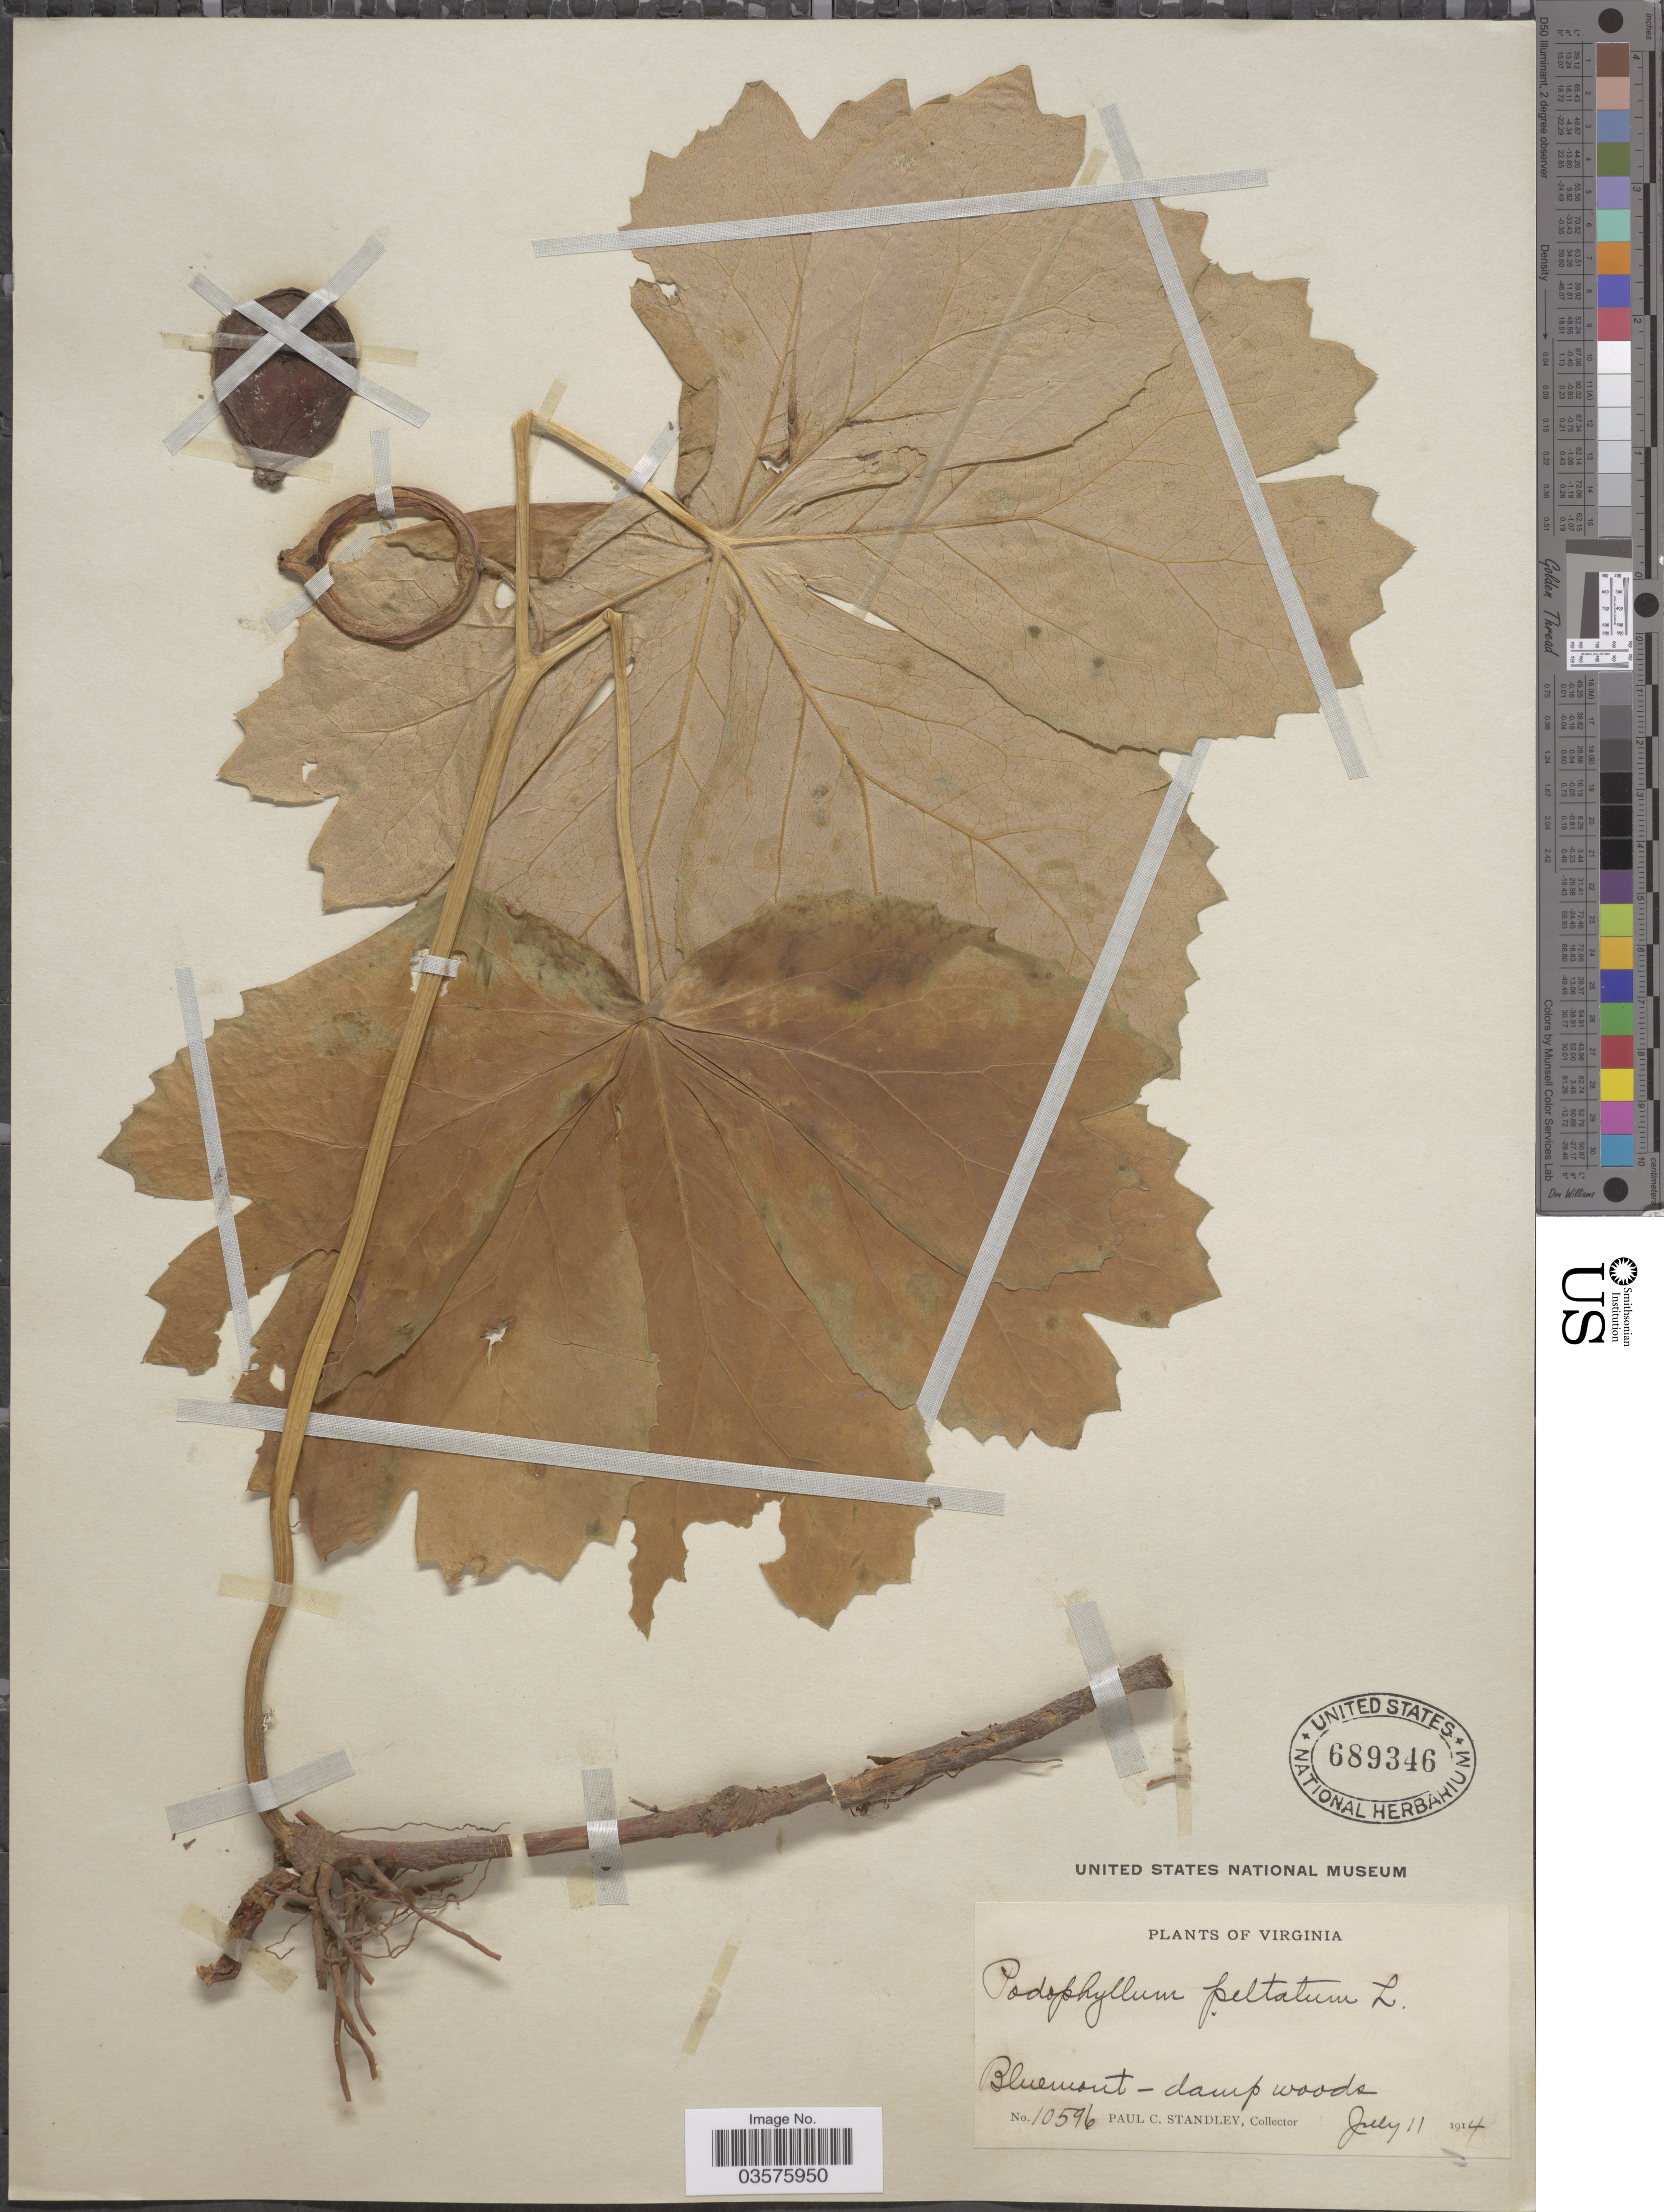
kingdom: Plantae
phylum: Tracheophyta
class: Magnoliopsida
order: Ranunculales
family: Berberidaceae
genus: Podophyllum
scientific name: Podophyllum peltatum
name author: L.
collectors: P. C. Standley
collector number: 10596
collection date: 1914-07-11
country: United States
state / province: Virginia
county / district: Loudoun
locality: Bluemont - damp woods.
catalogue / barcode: US 689346